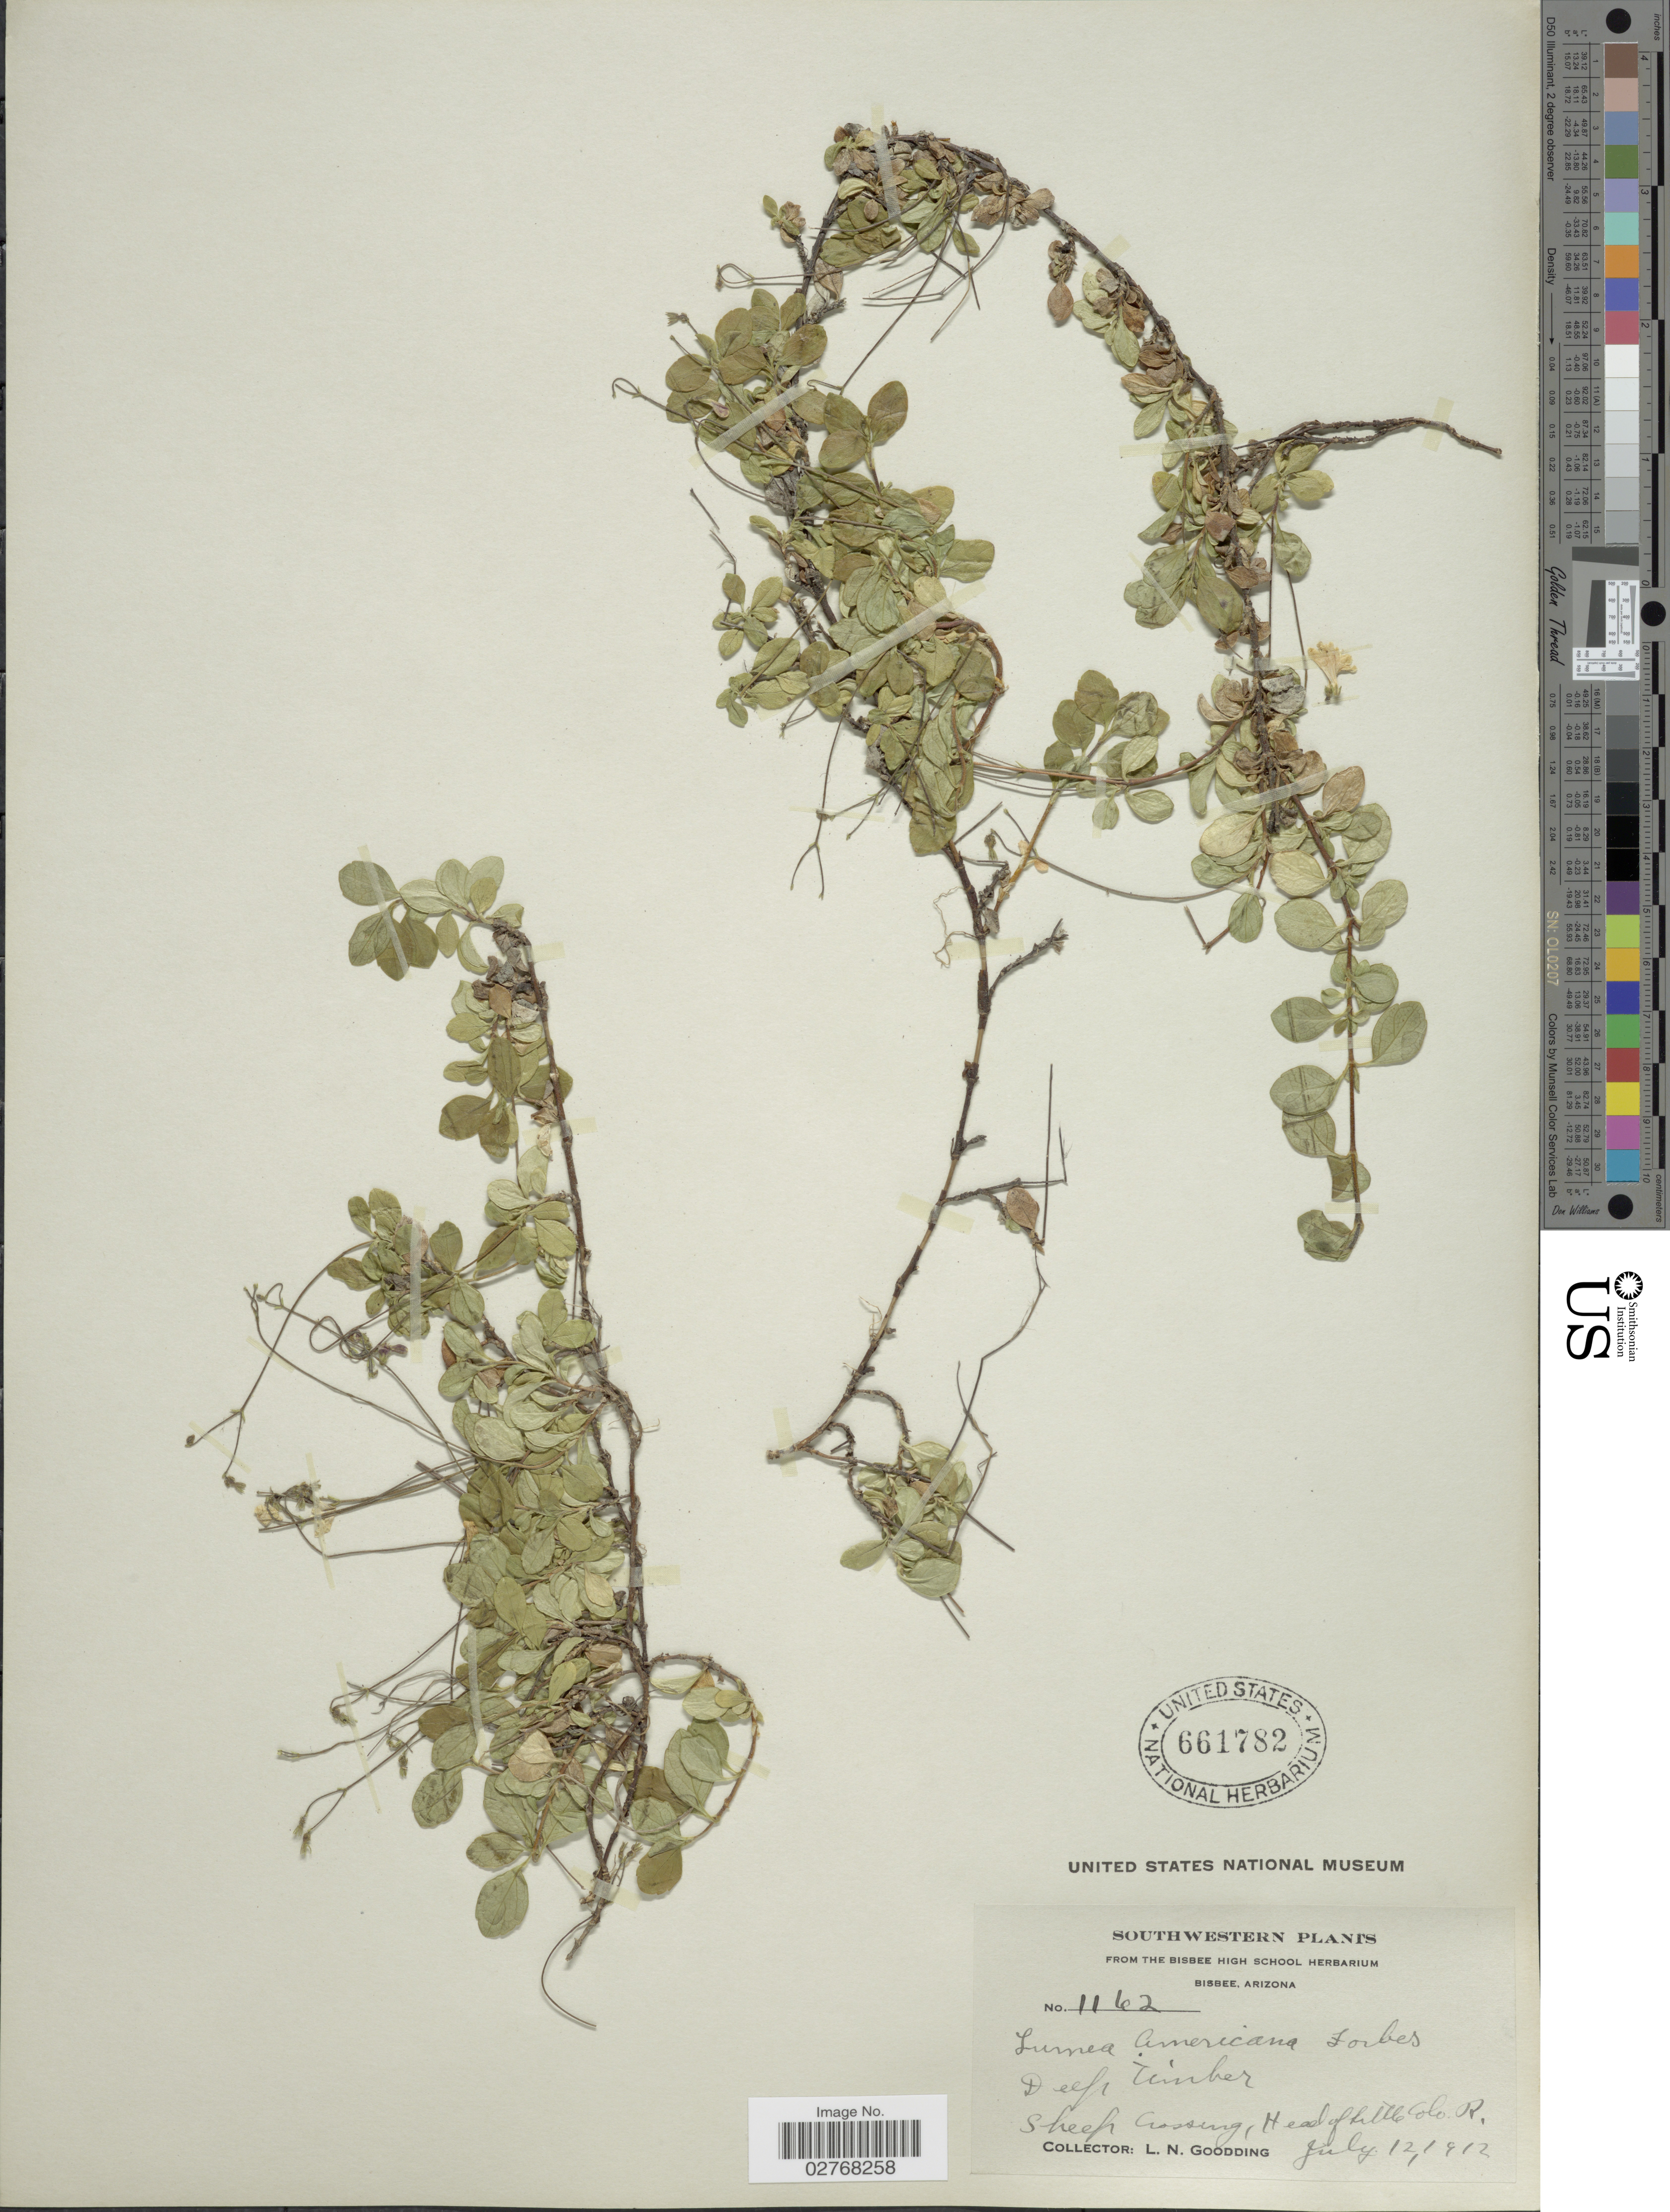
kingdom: Plantae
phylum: Tracheophyta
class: Magnoliopsida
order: Dipsacales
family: Caprifoliaceae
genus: Linnaea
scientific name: Linnaea borealis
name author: L.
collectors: L. N. Goodding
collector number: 1162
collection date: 1912-07-12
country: United States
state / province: Colorado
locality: Southwestern. Sheep Crossing, Head of hills Colo. R.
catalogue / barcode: US 661782